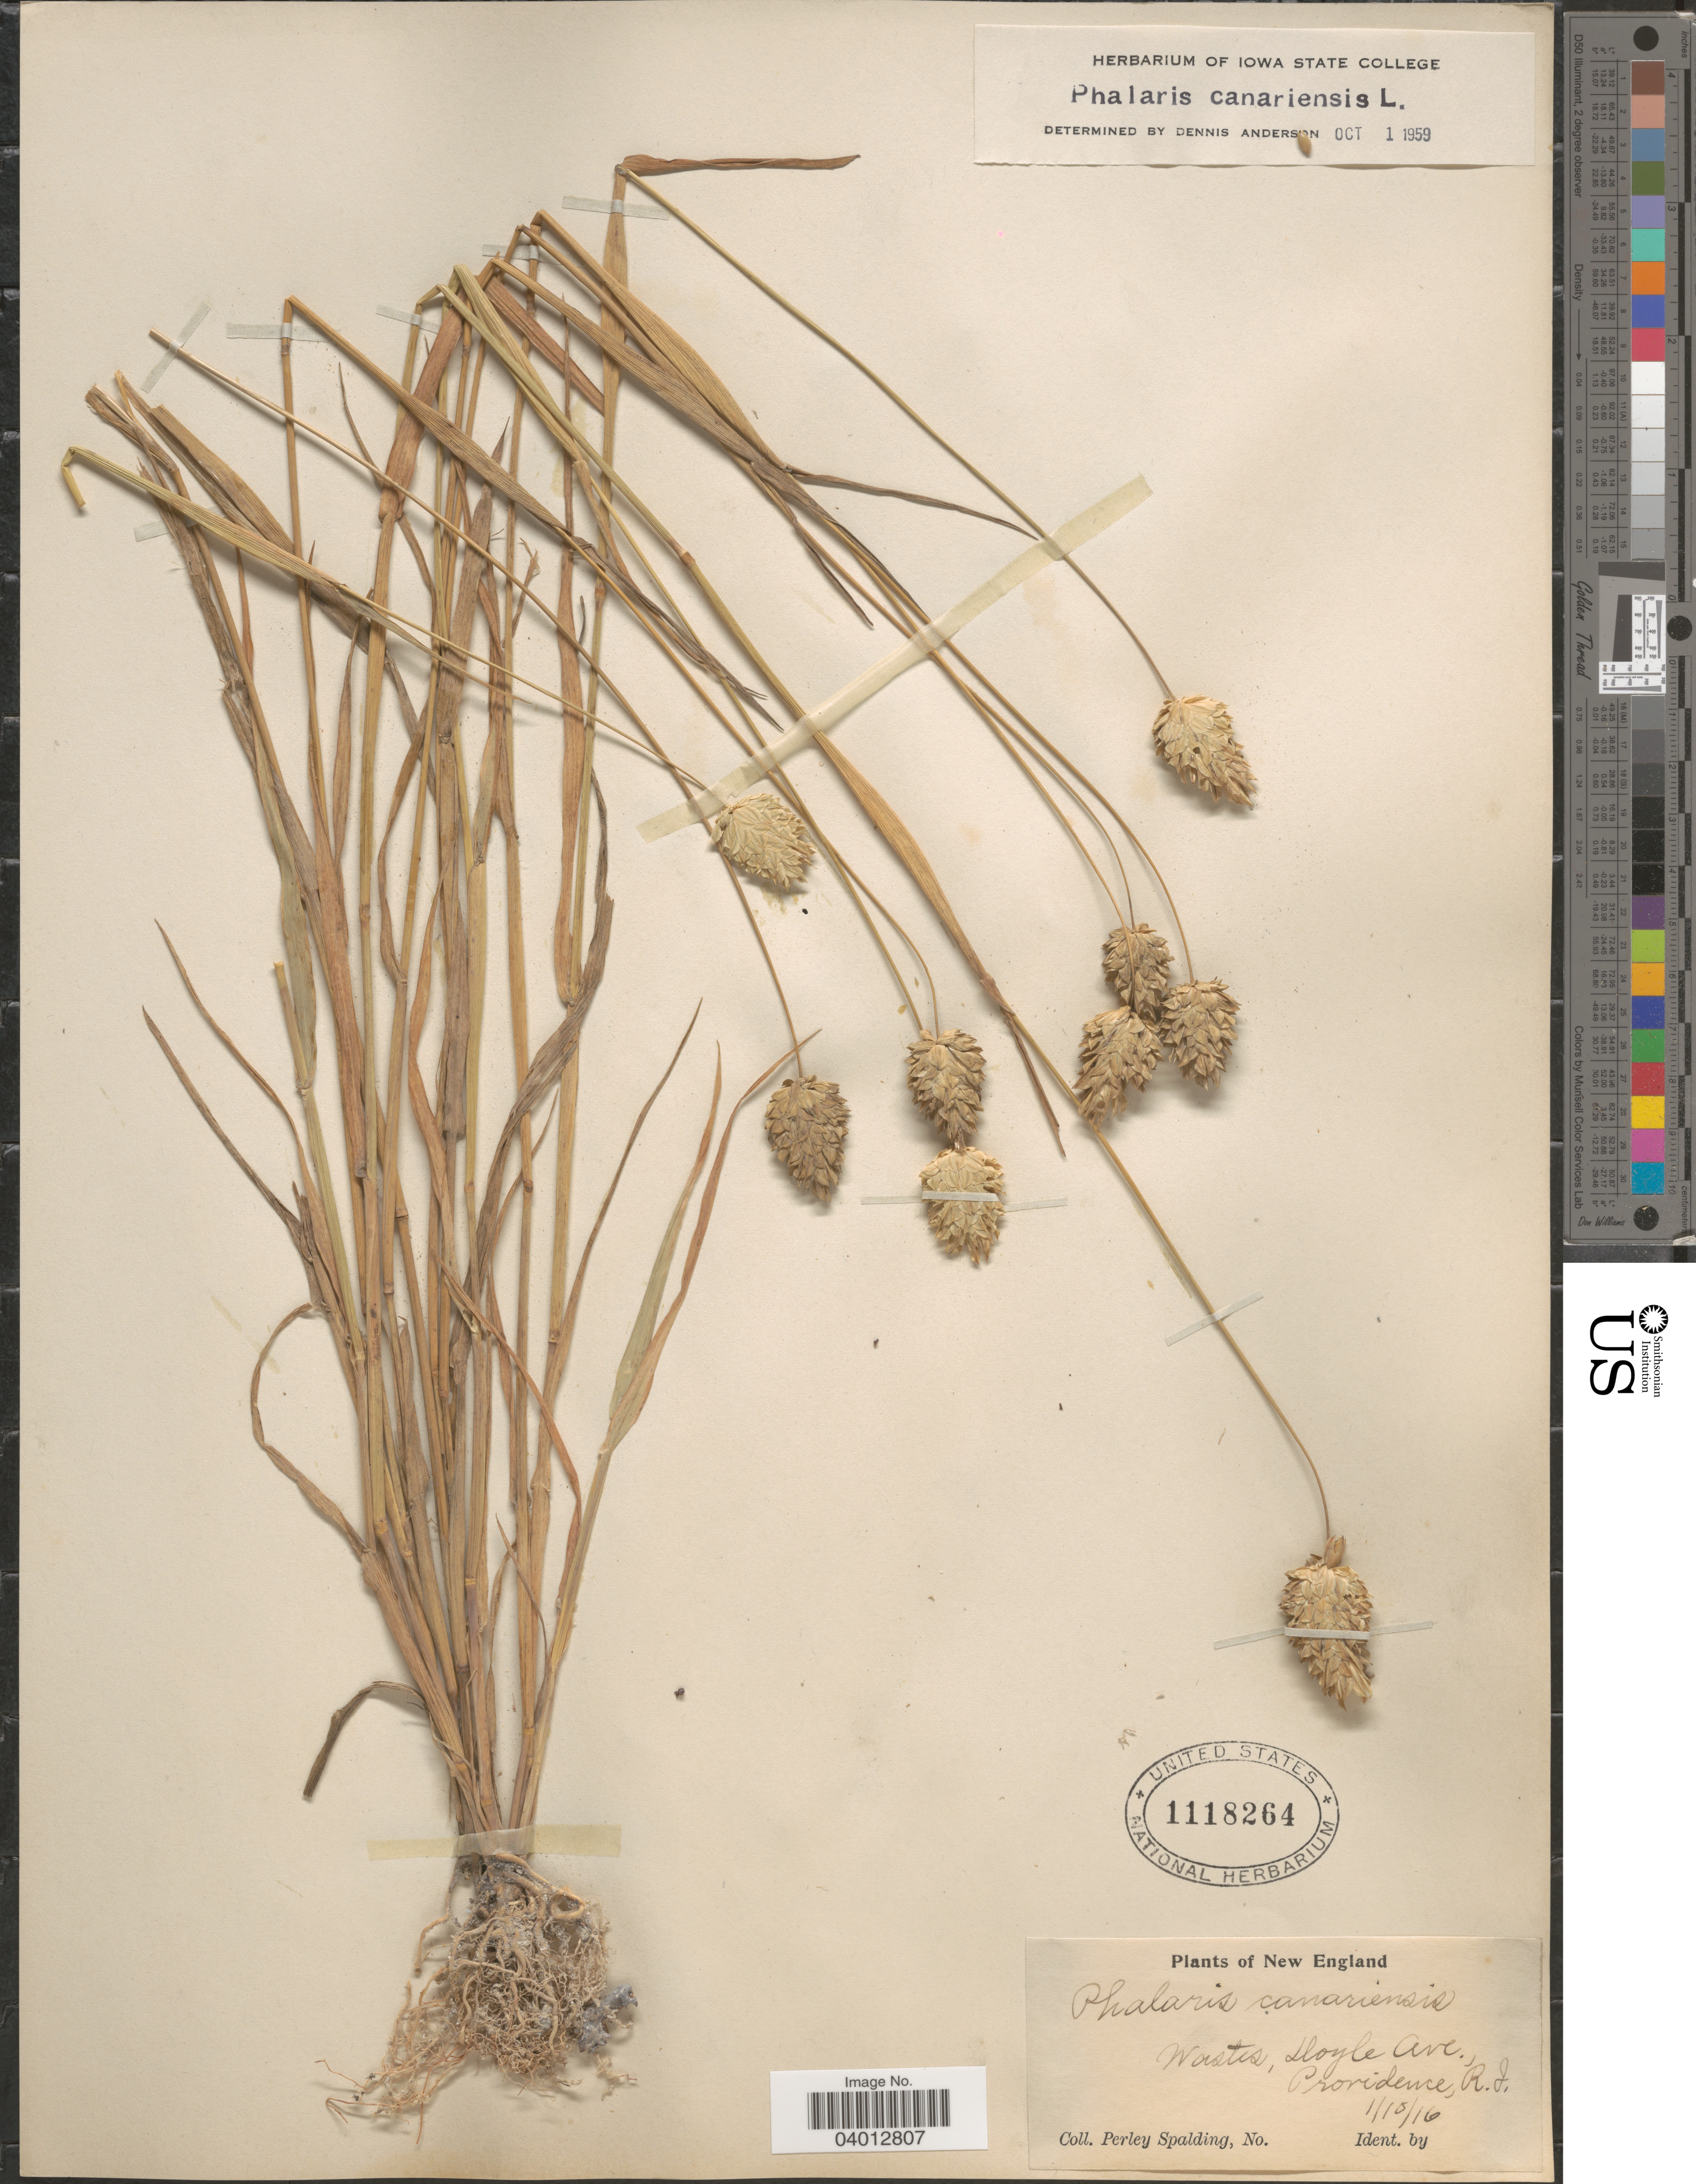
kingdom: Plantae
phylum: Tracheophyta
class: Liliopsida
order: Poales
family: Poaceae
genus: Phalaris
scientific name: Phalaris canariensis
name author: L.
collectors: P. Spalding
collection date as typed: Transcribed d/m/y: 10/1/16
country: United States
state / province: Rhode Island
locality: New England. Wastes, Doyle Ave., Providence, R. I.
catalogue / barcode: US 1118264